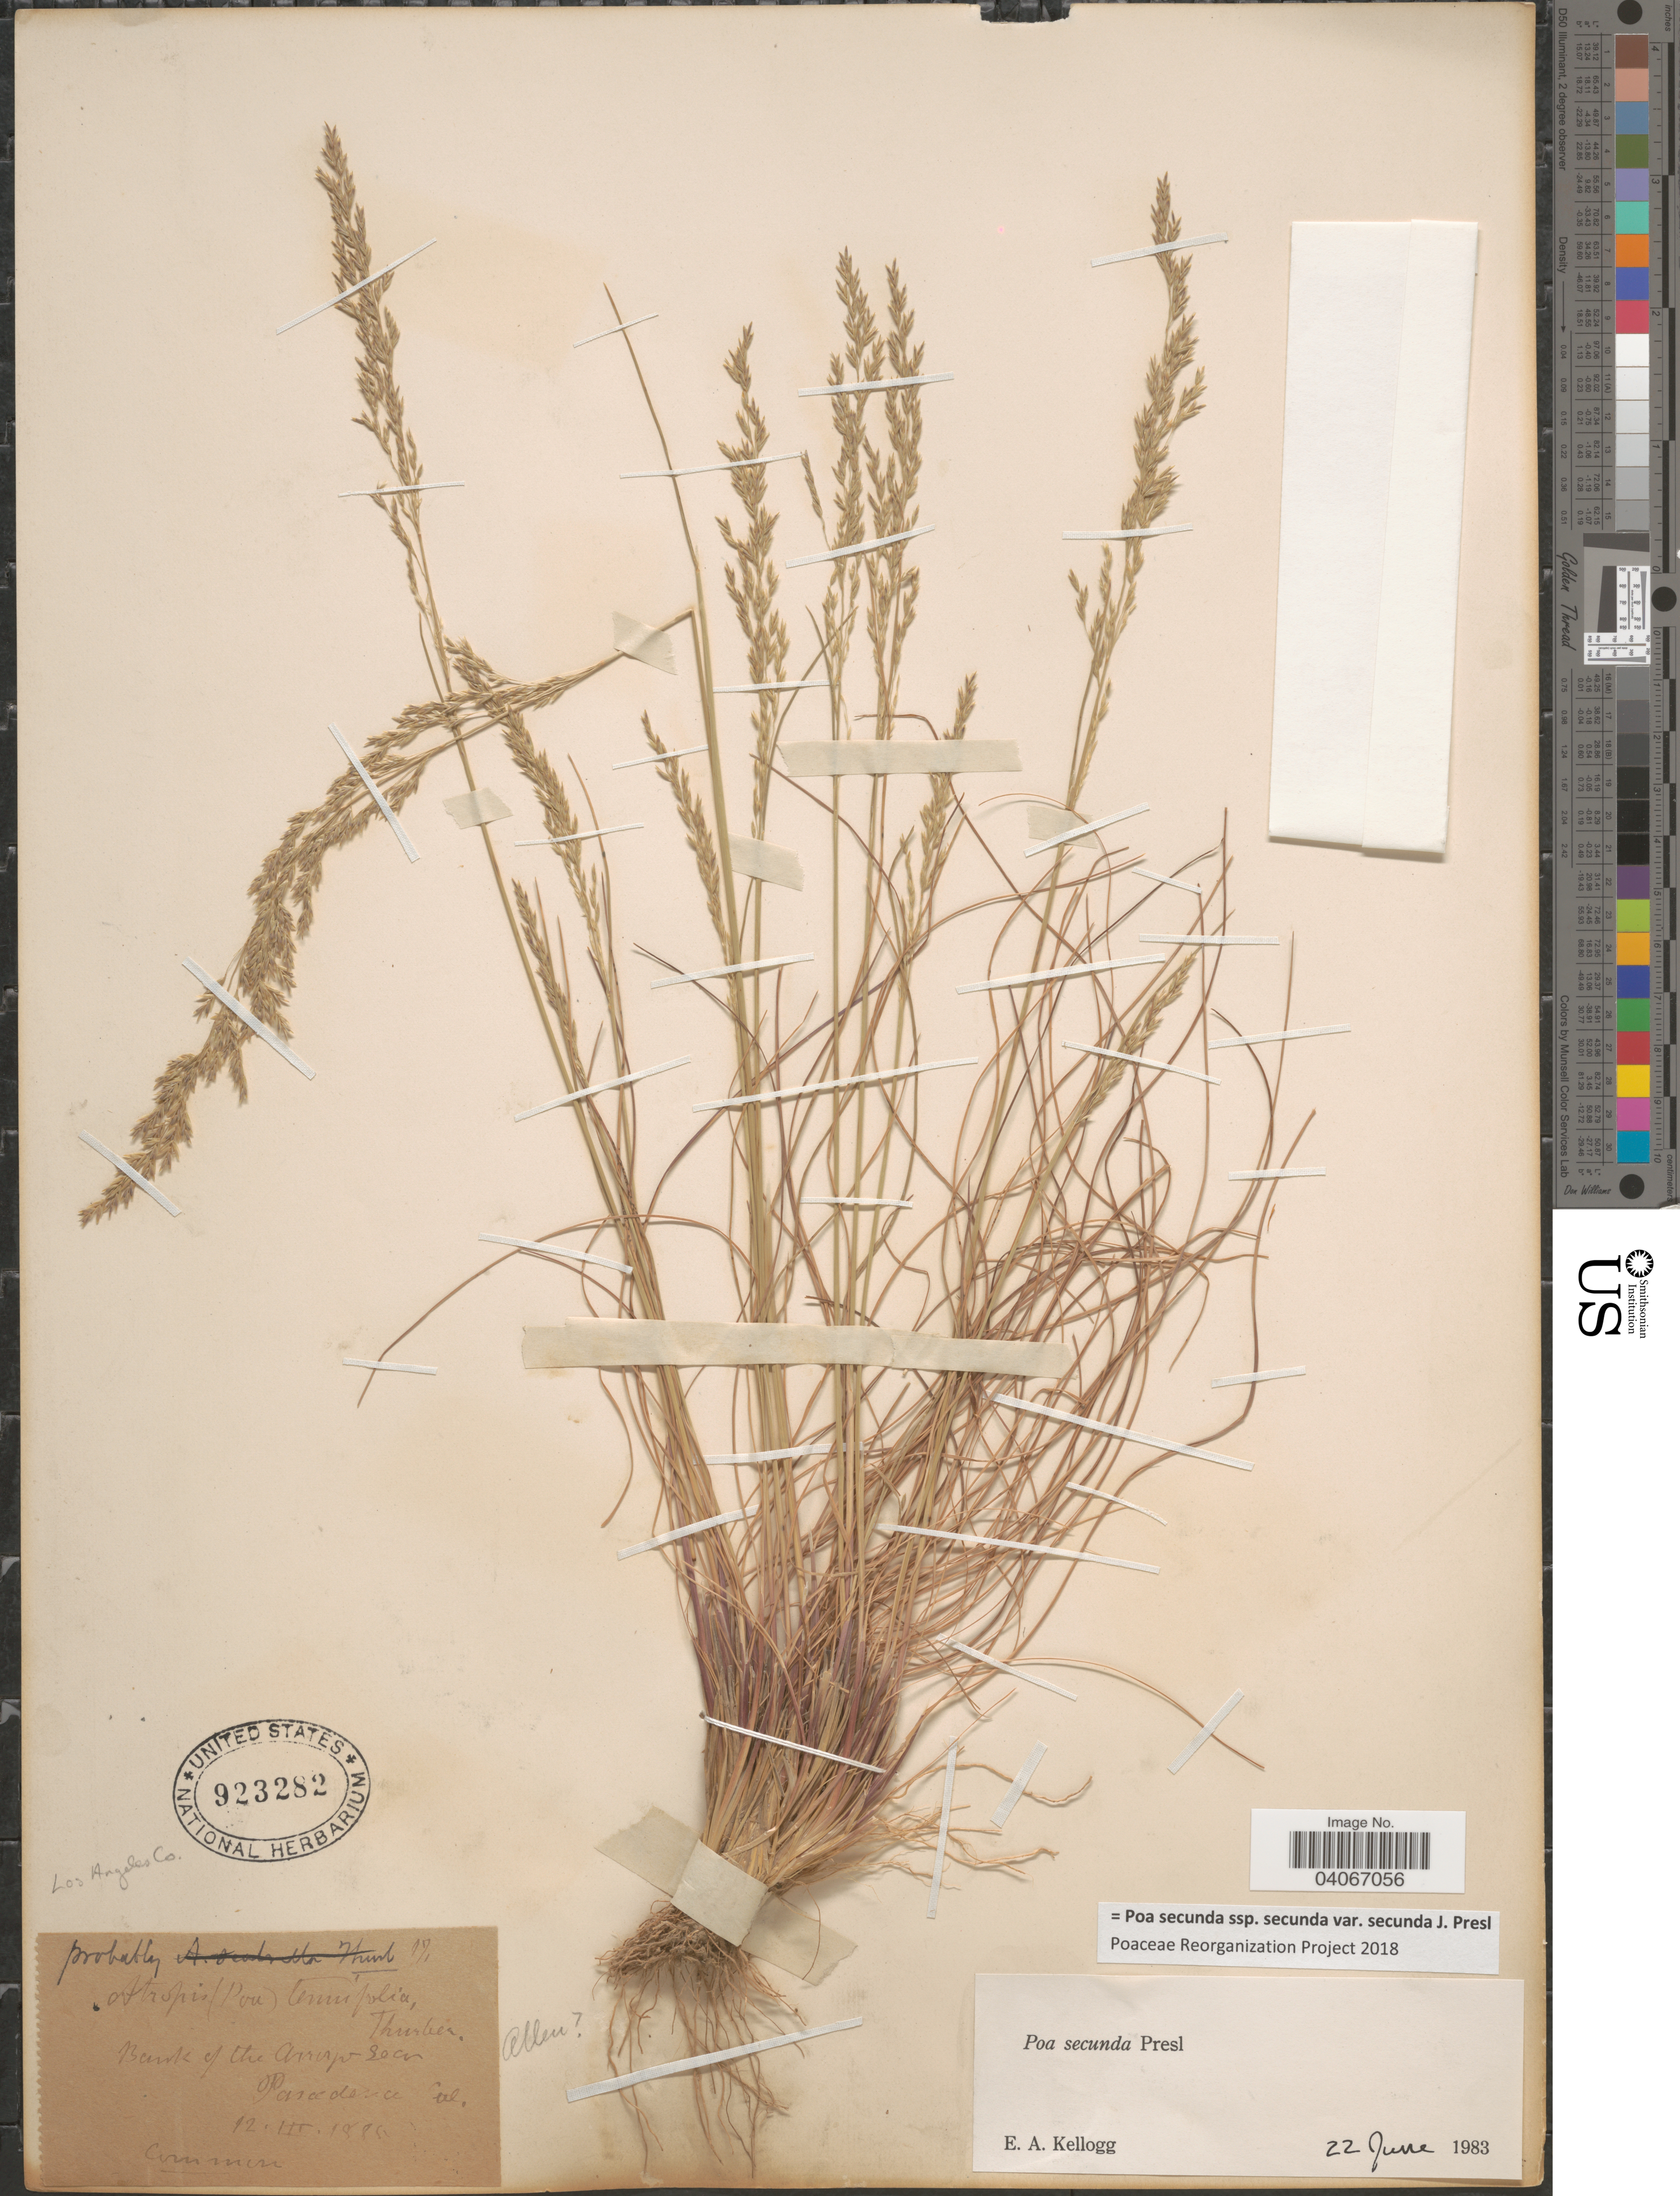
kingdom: Plantae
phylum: Tracheophyta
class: Liliopsida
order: Poales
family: Poaceae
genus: Poa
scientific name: Poa secunda subsp. secunda var. secunda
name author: J. Presl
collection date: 1885-03-12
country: United States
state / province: California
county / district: Los Angeles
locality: Bank of the Arroyo Seco. Pasadena. Los Angeles Co.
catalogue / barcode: US 923282